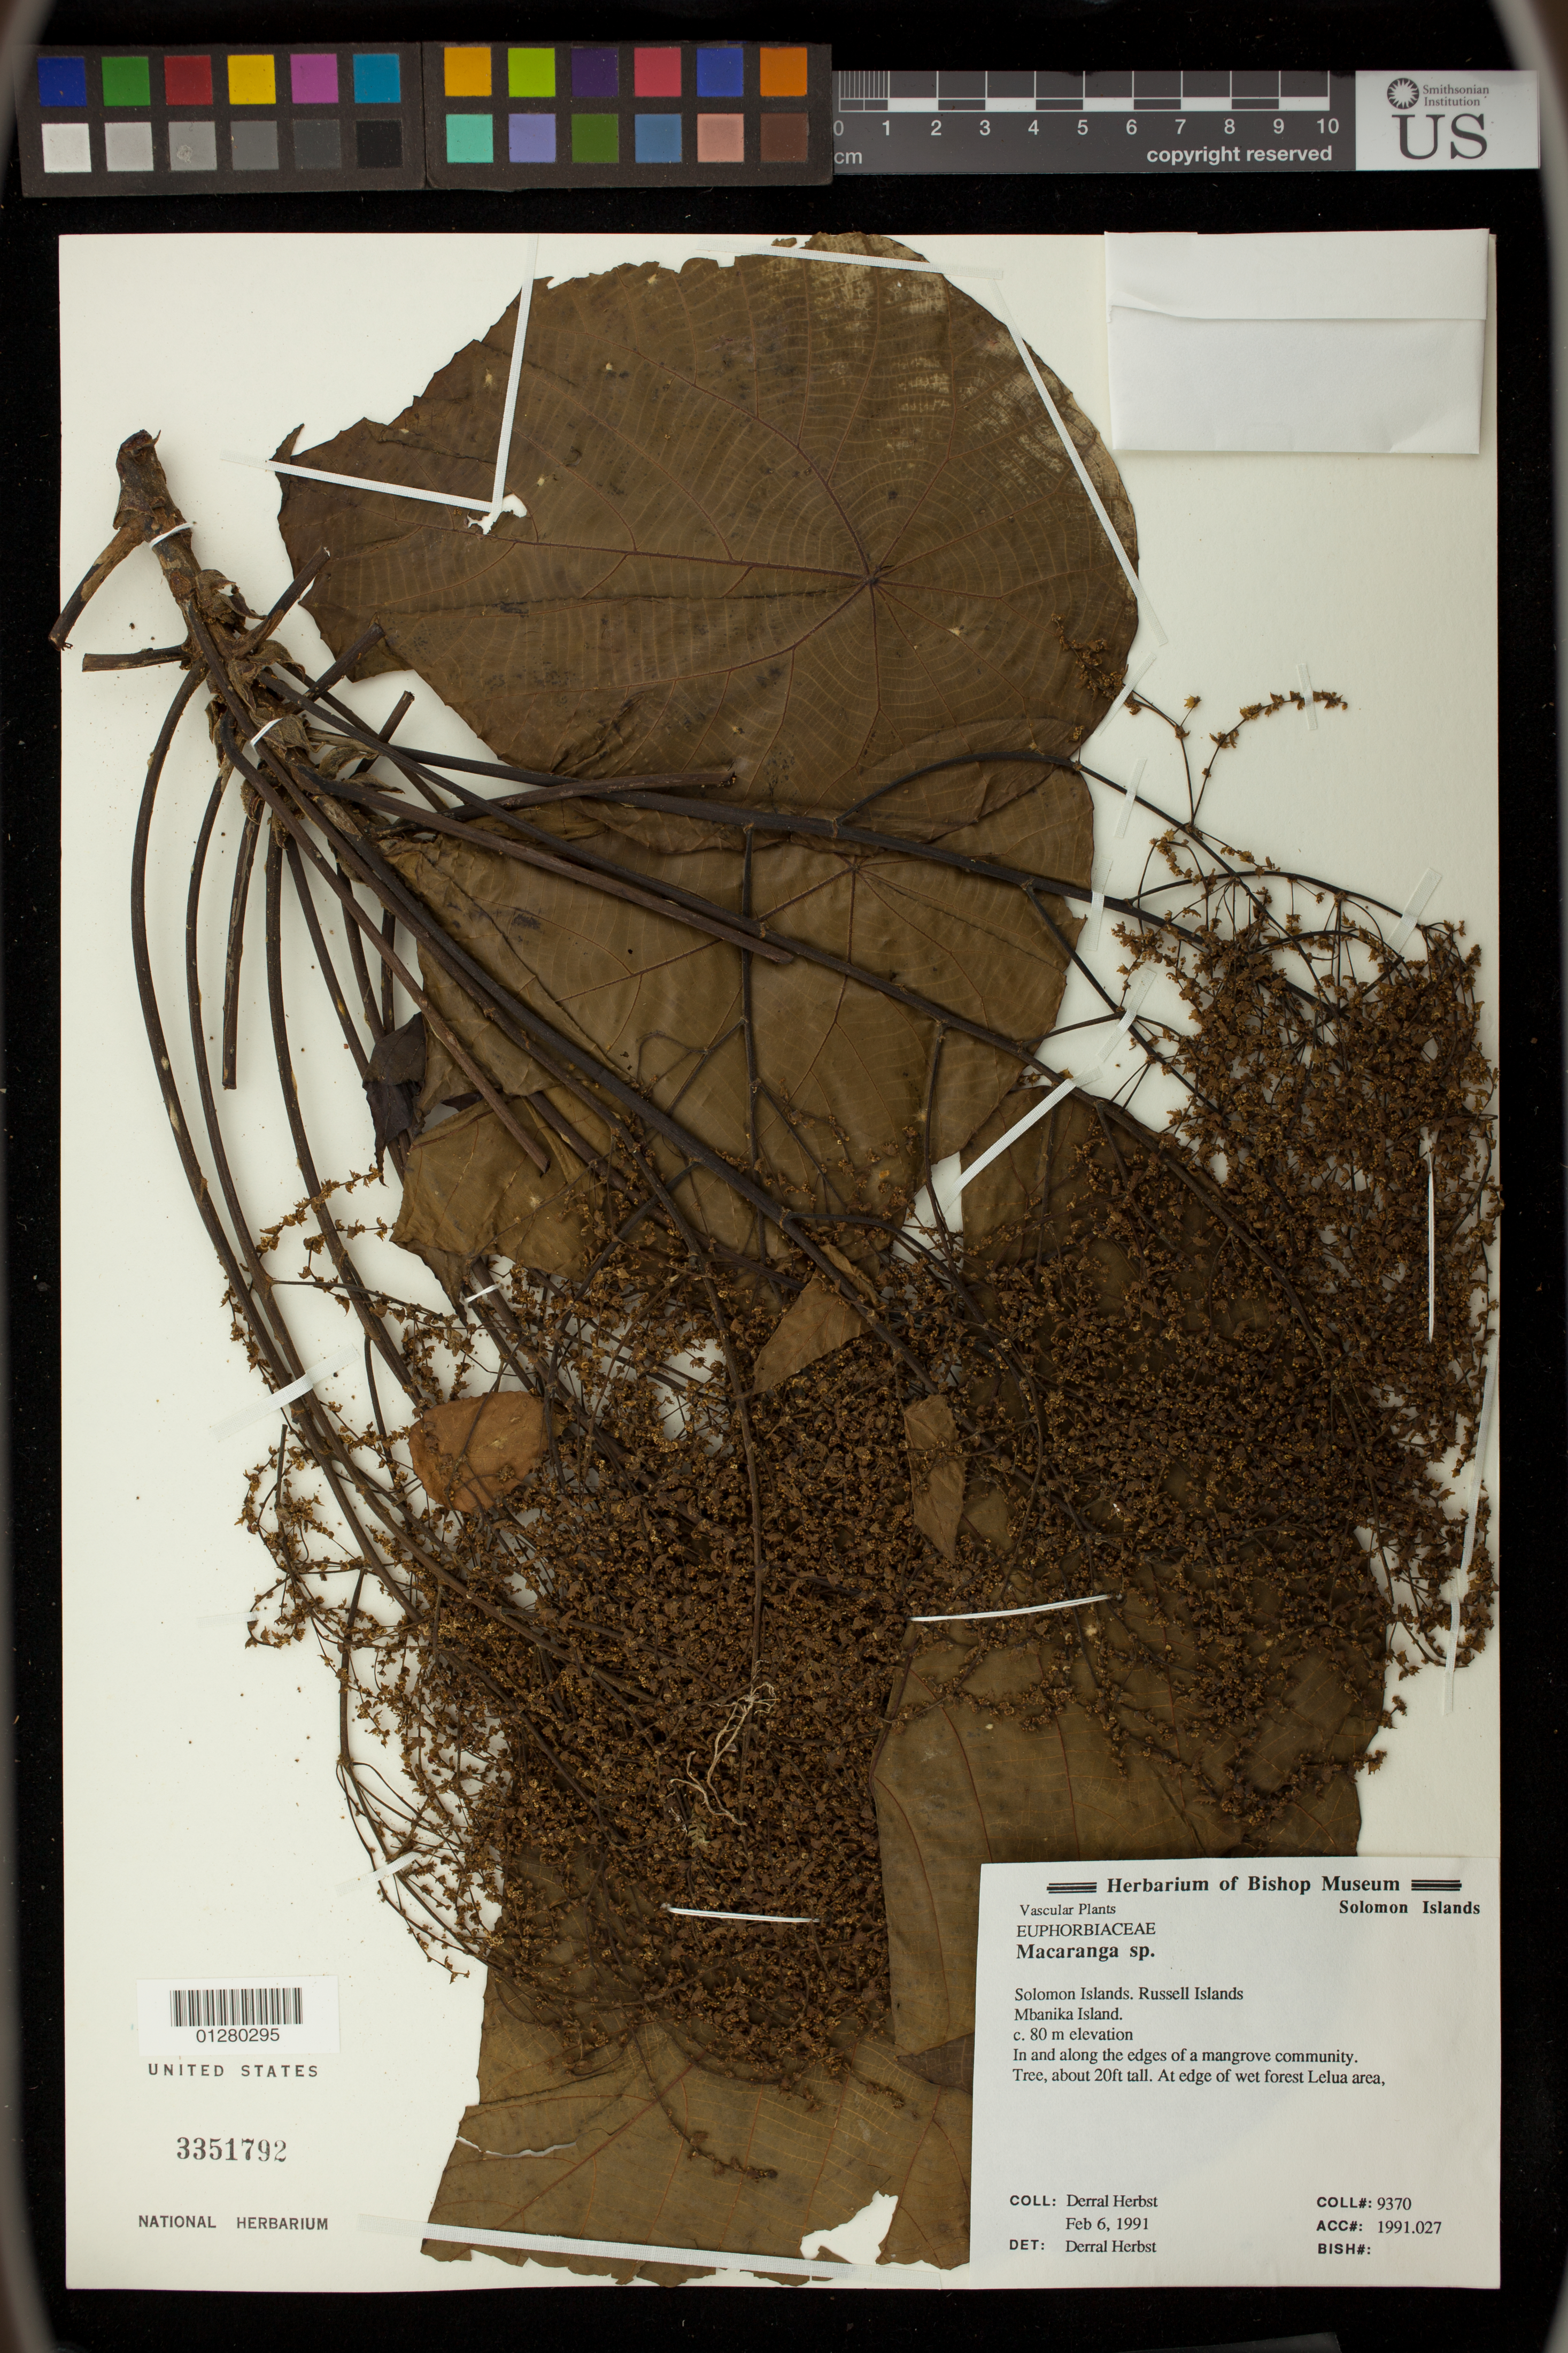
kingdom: Plantae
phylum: Tracheophyta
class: Magnoliopsida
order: Malpighiales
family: Euphorbiaceae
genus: Macaranga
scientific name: Macaranga sp.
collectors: D. Herbst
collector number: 9370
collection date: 1991-02-06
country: Solomon Islands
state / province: Central Province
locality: Mbanika Island, Russell Islands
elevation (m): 80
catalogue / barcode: US 3351792